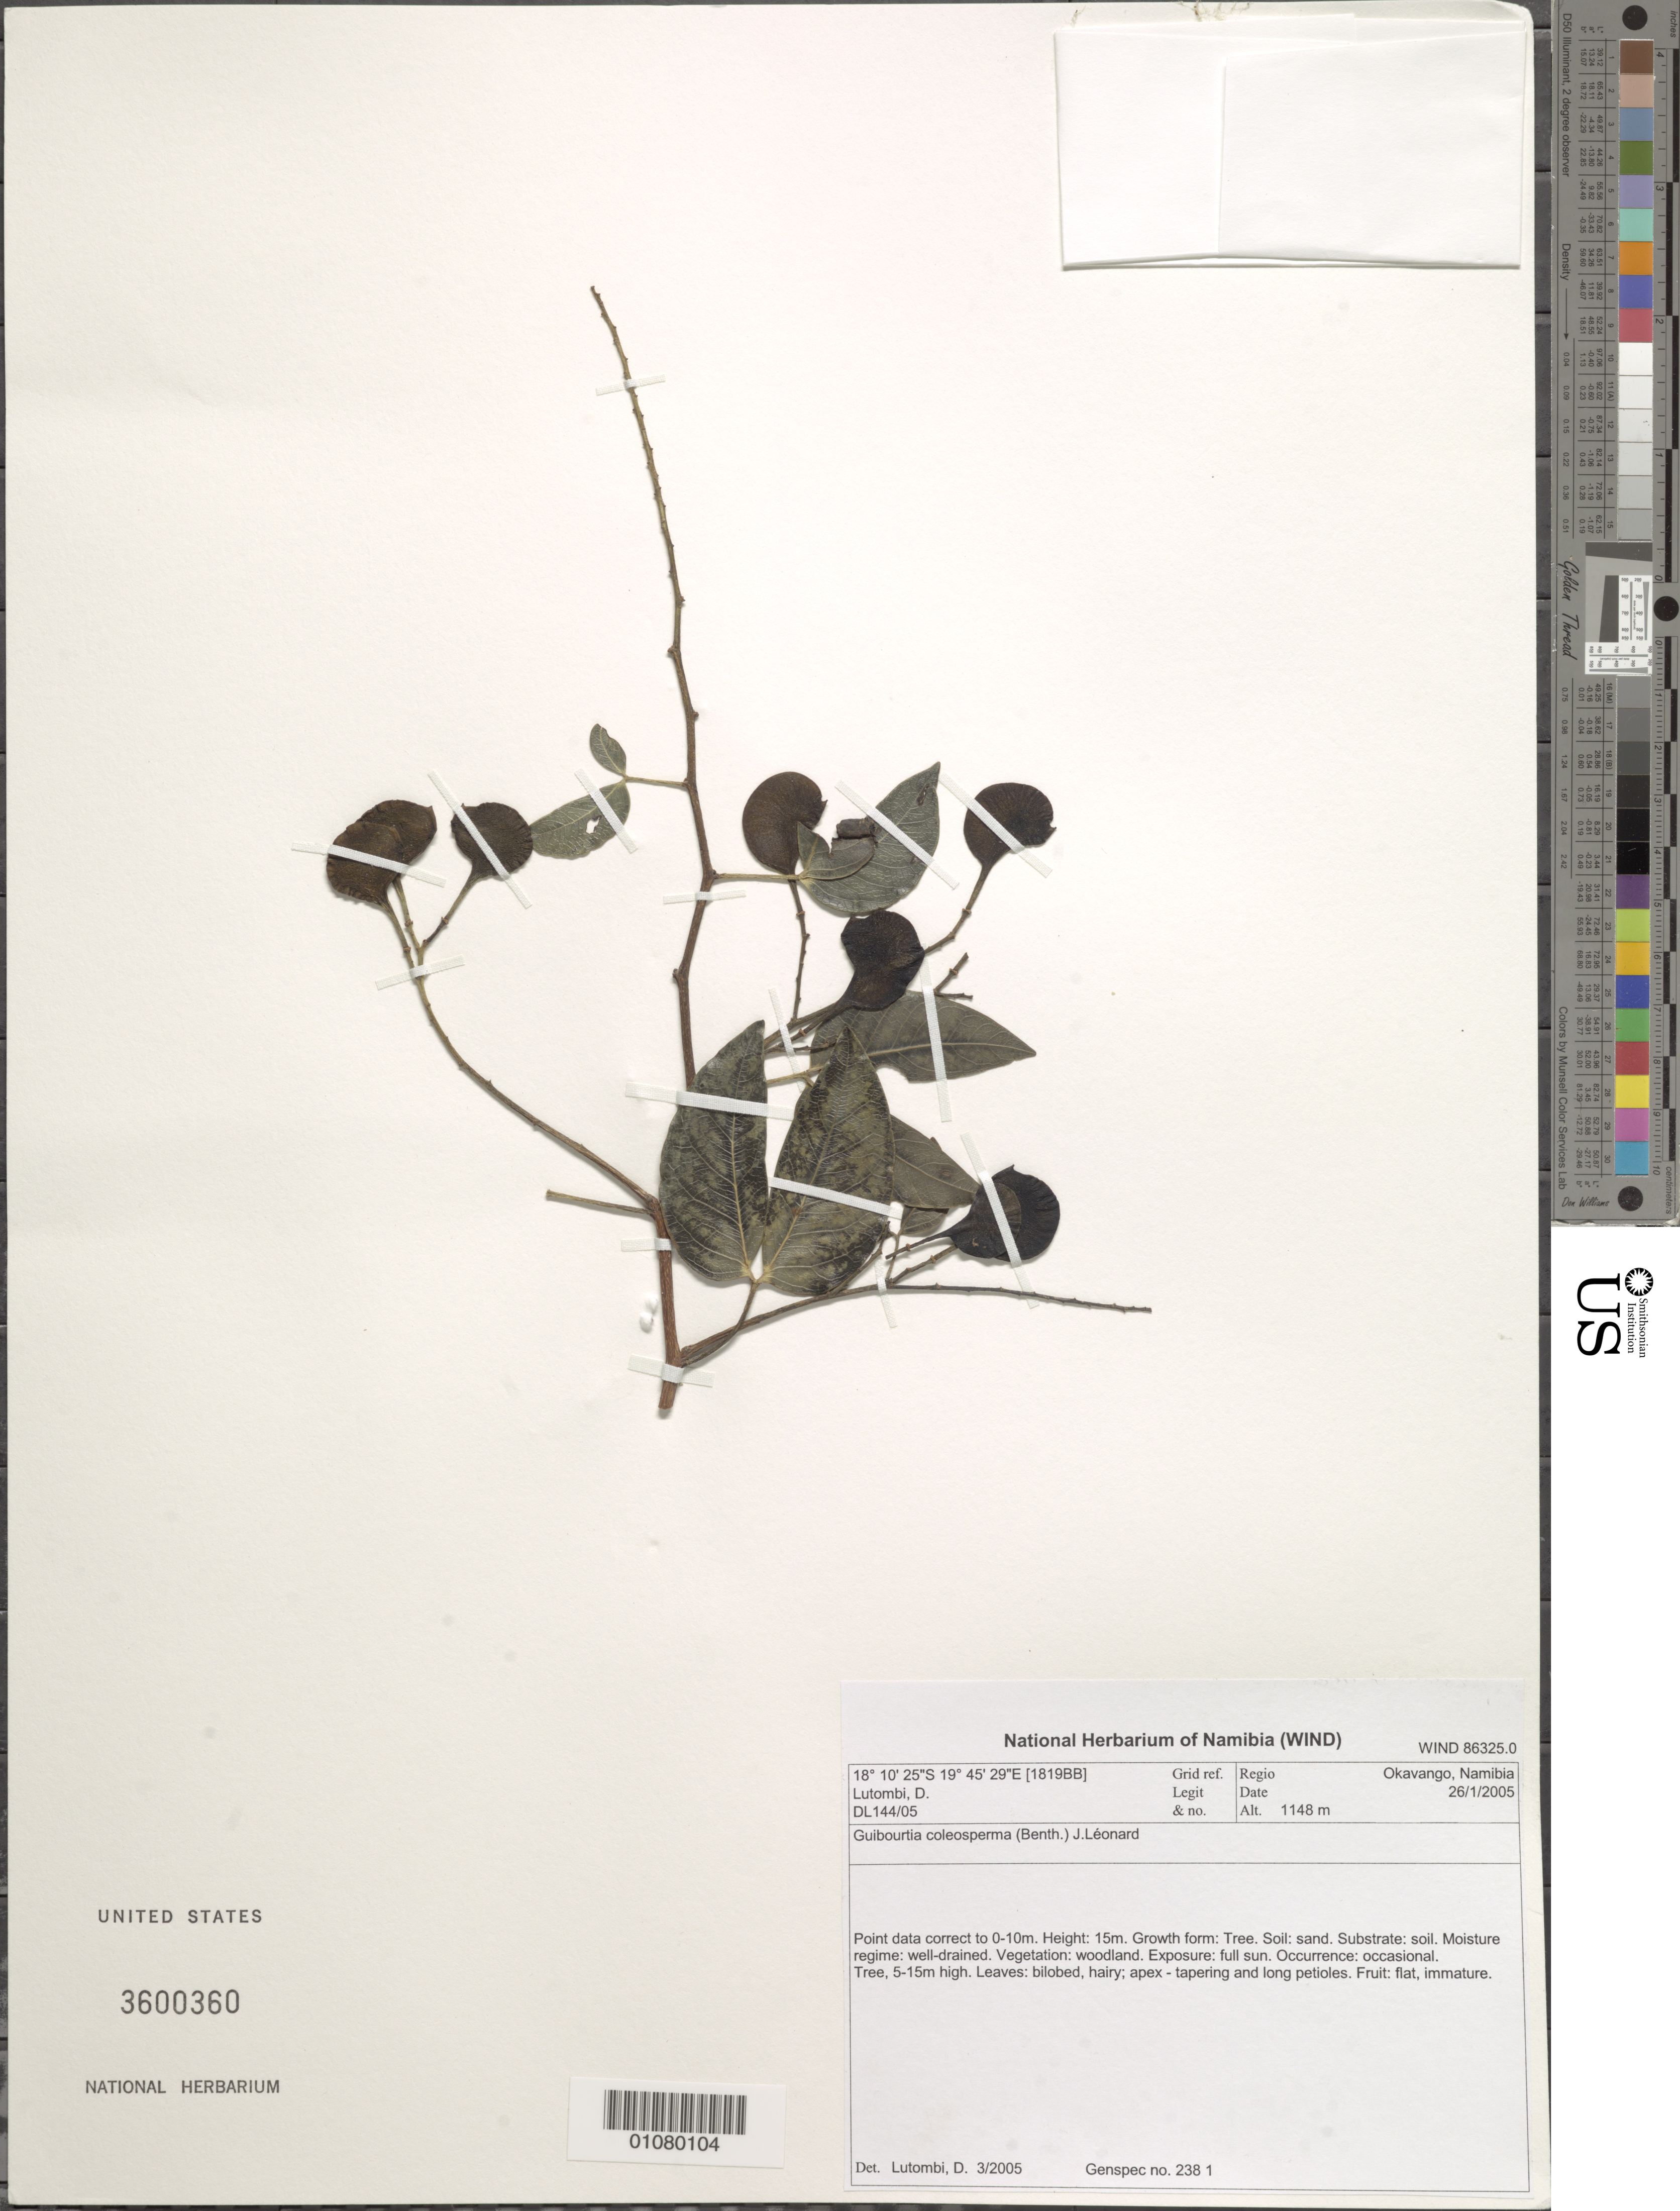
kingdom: Plantae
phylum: Tracheophyta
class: Magnoliopsida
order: Fabales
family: Fabaceae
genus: Guibourtia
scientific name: Guibourtia coleosperma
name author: (Benth.) J. Léonard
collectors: D. Lutombi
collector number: DL 144/05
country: Namibia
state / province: Kavango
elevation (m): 1148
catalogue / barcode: US 3600360